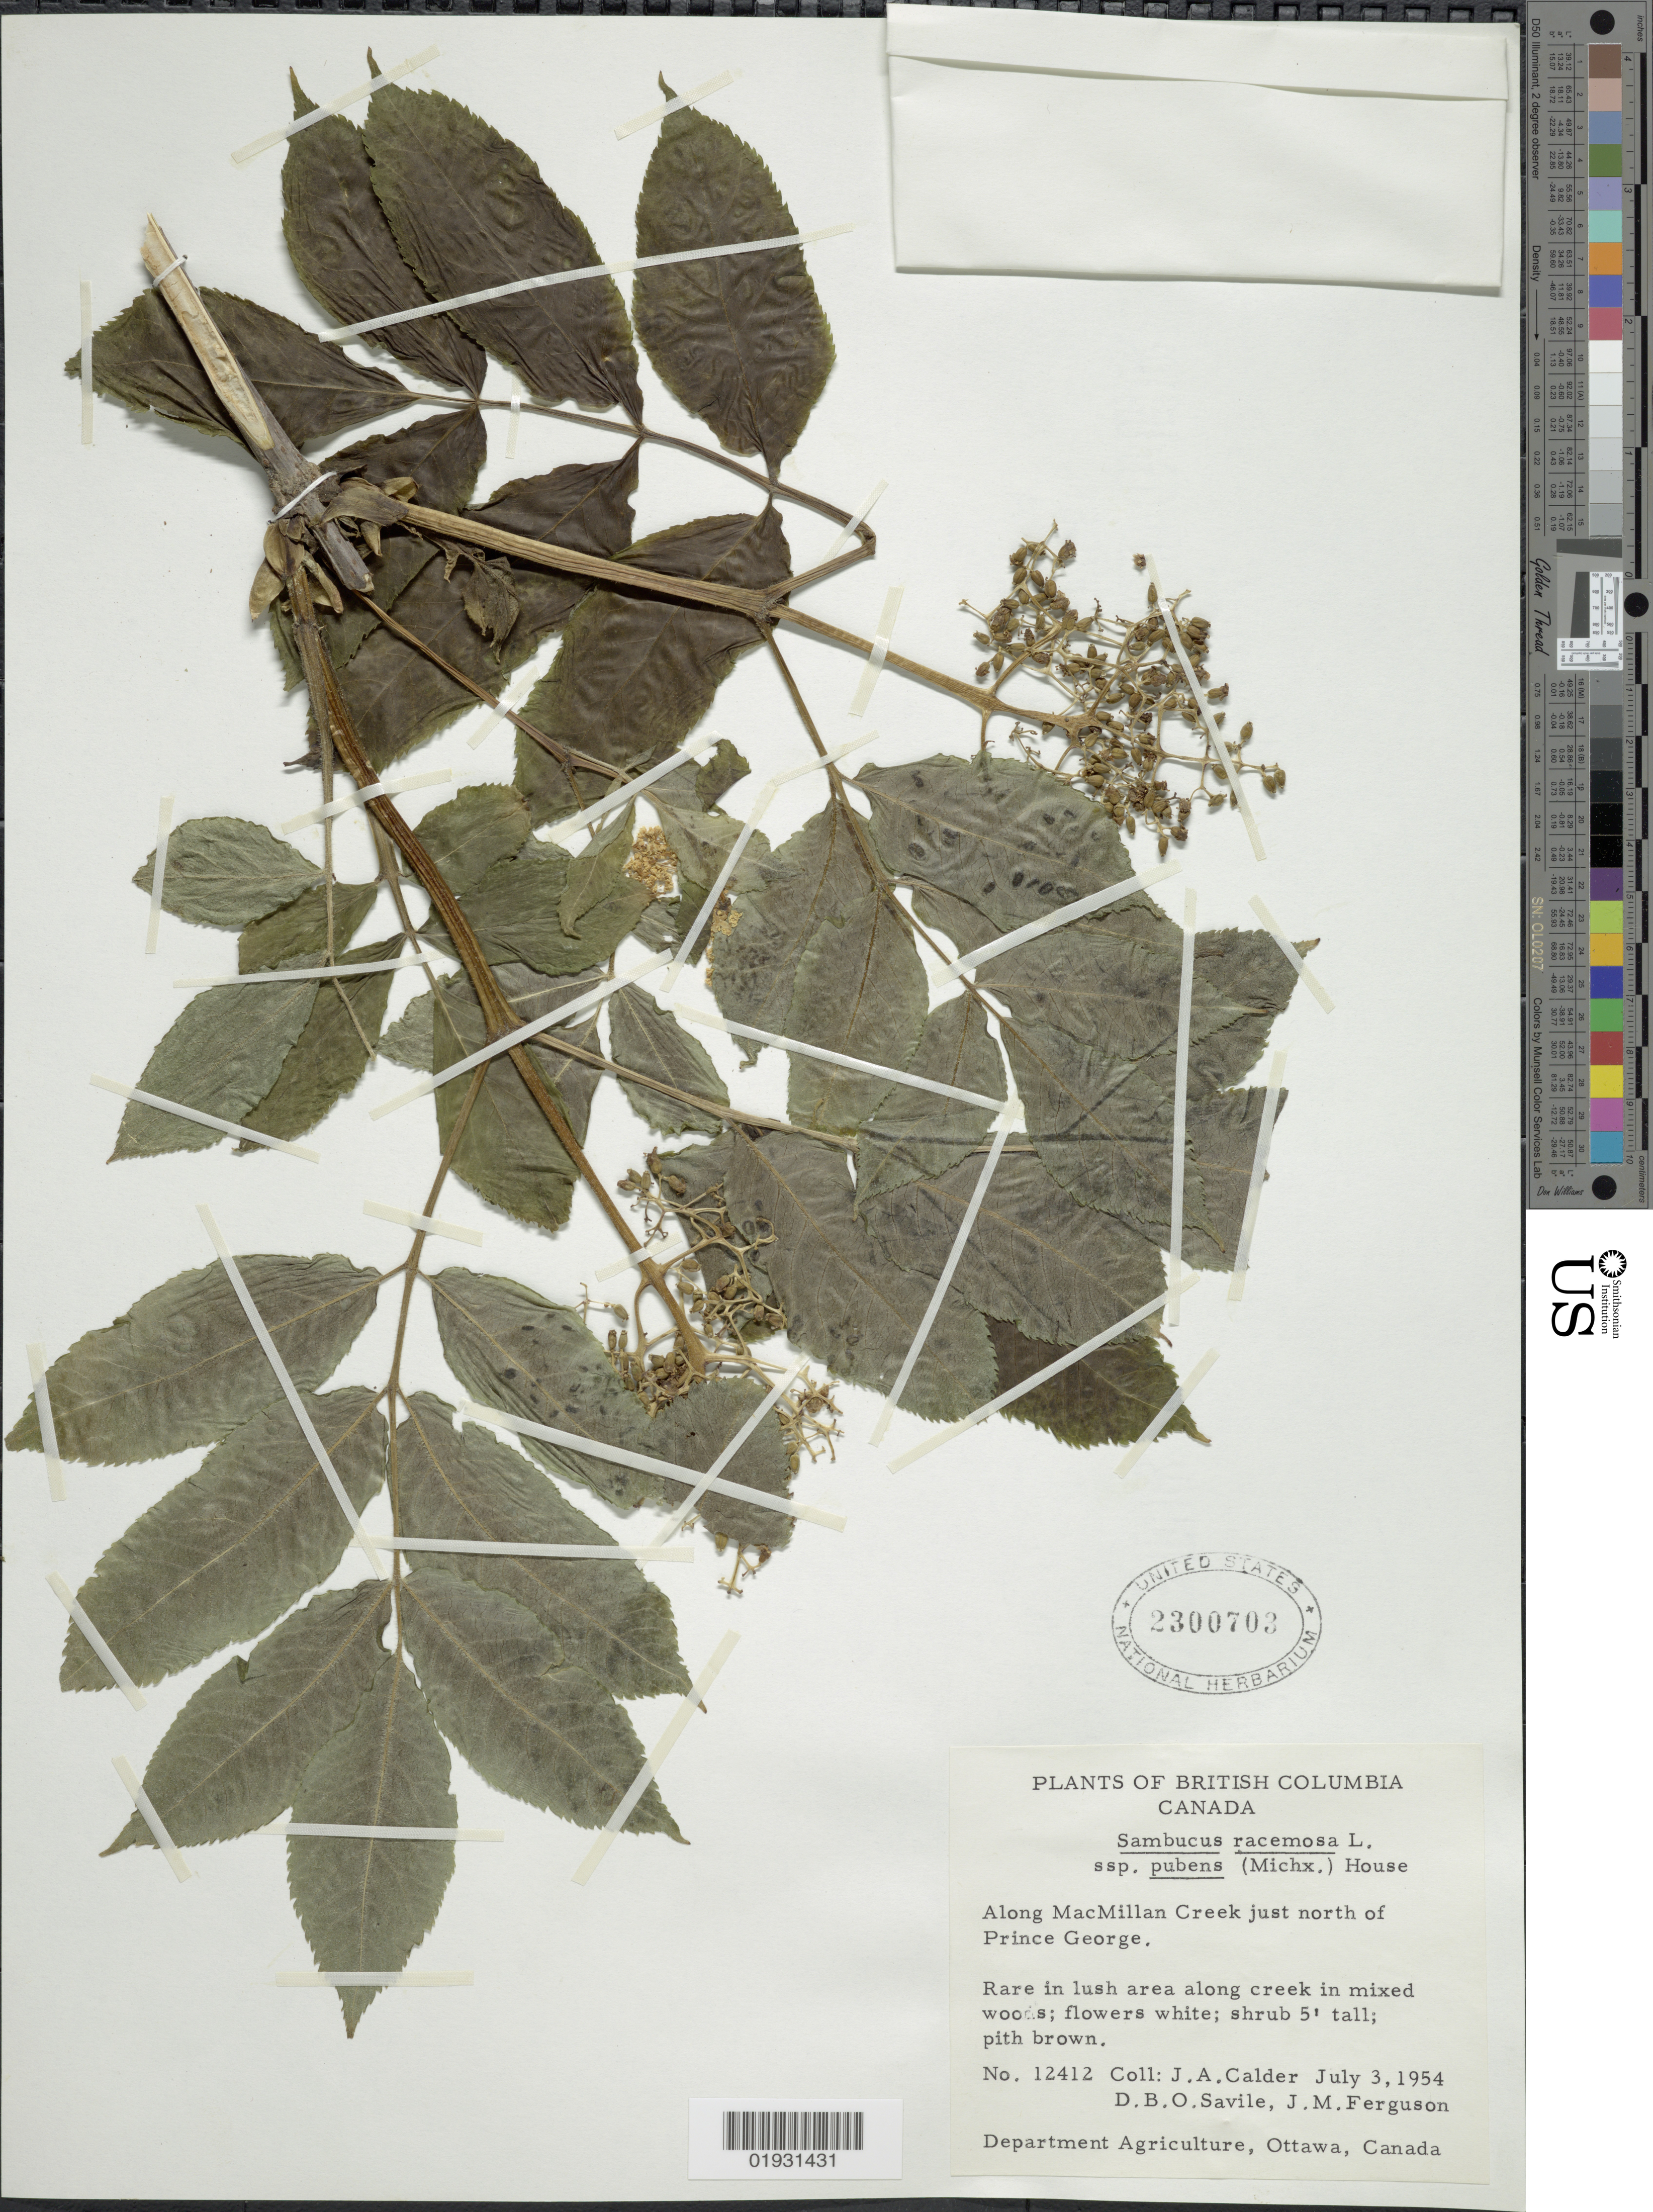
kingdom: Plantae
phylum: Tracheophyta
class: Magnoliopsida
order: Dipsacales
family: Viburnaceae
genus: Sambucus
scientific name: Sambucus racemosa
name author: L.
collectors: J. A. Calder, D. Savile & J. M. Ferguson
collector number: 12412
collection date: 1954-07-03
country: Canada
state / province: British Columbia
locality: Along MacMillan Creek just north of Prince George.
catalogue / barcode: US 2300703